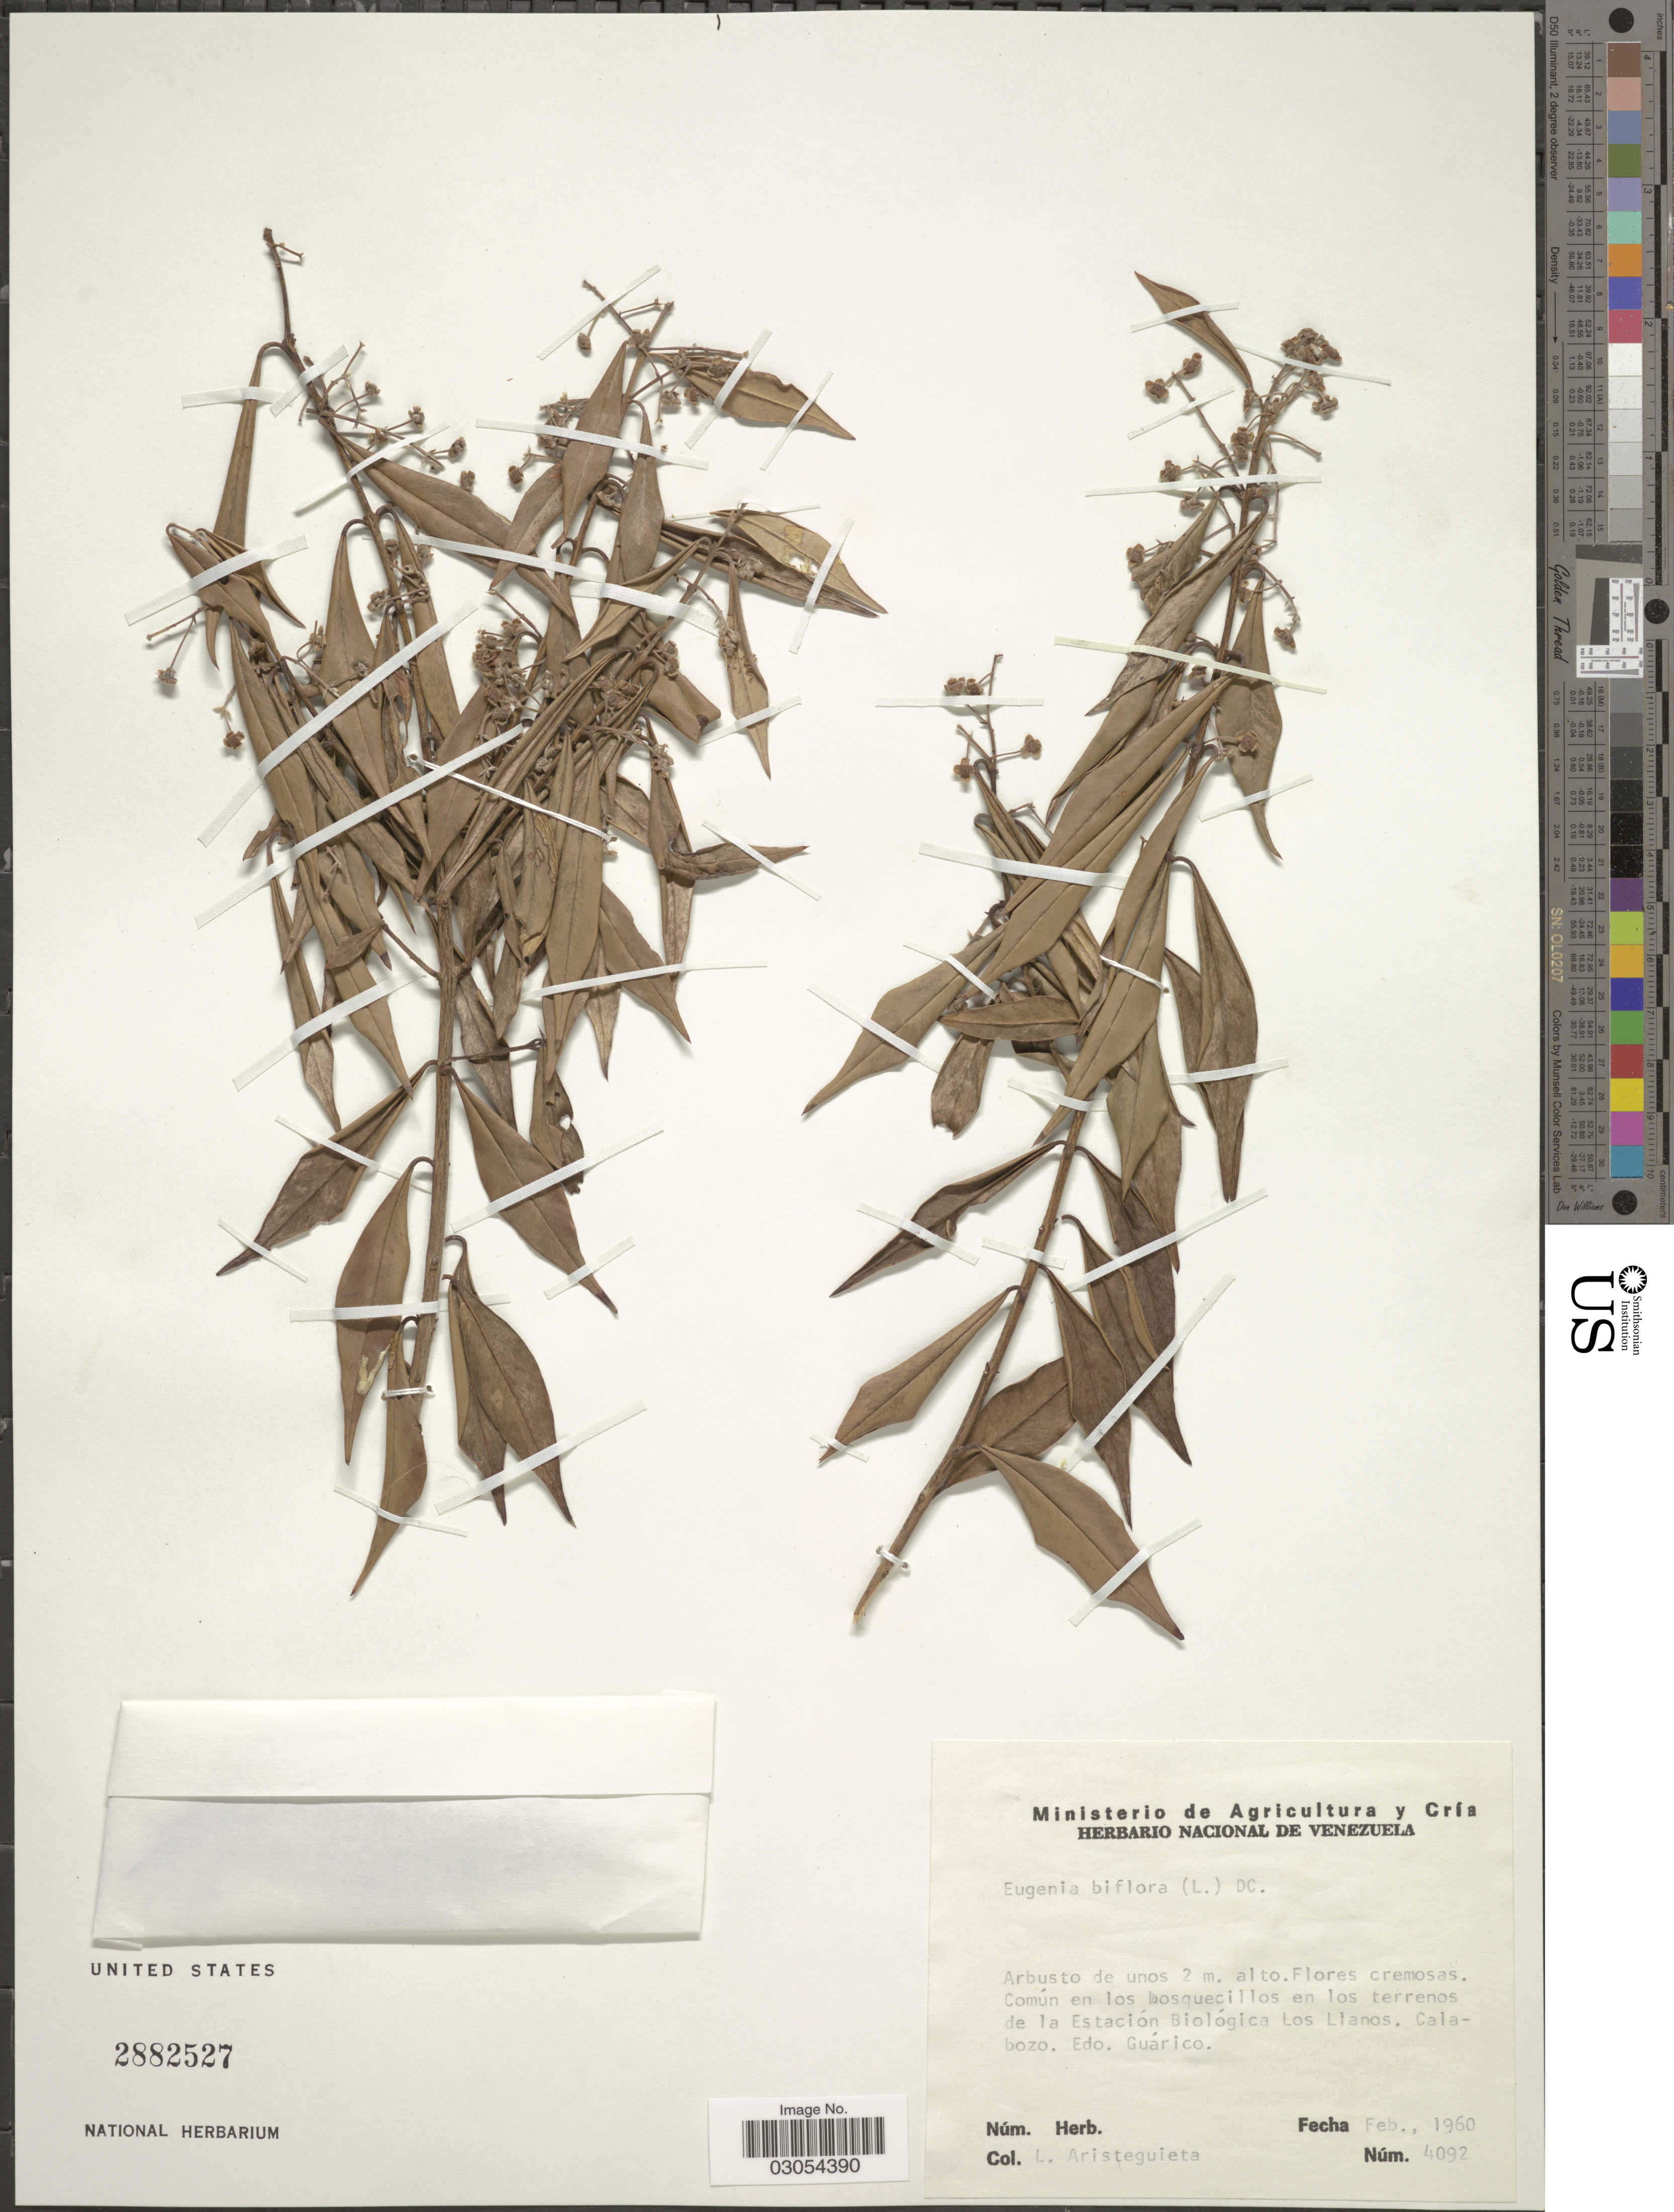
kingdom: Plantae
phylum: Tracheophyta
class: Magnoliopsida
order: Myrtales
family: Myrtaceae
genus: Eugenia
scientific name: Eugenia biflora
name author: (L.) DC.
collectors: L. Aristeguieta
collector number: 4092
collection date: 1960-02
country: Venezuela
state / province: Guárico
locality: Común en los bosquecillos en los terrenos de la Estación Biológica Los Llanos, Calabozo. Edo. Guárico.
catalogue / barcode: US 2882527